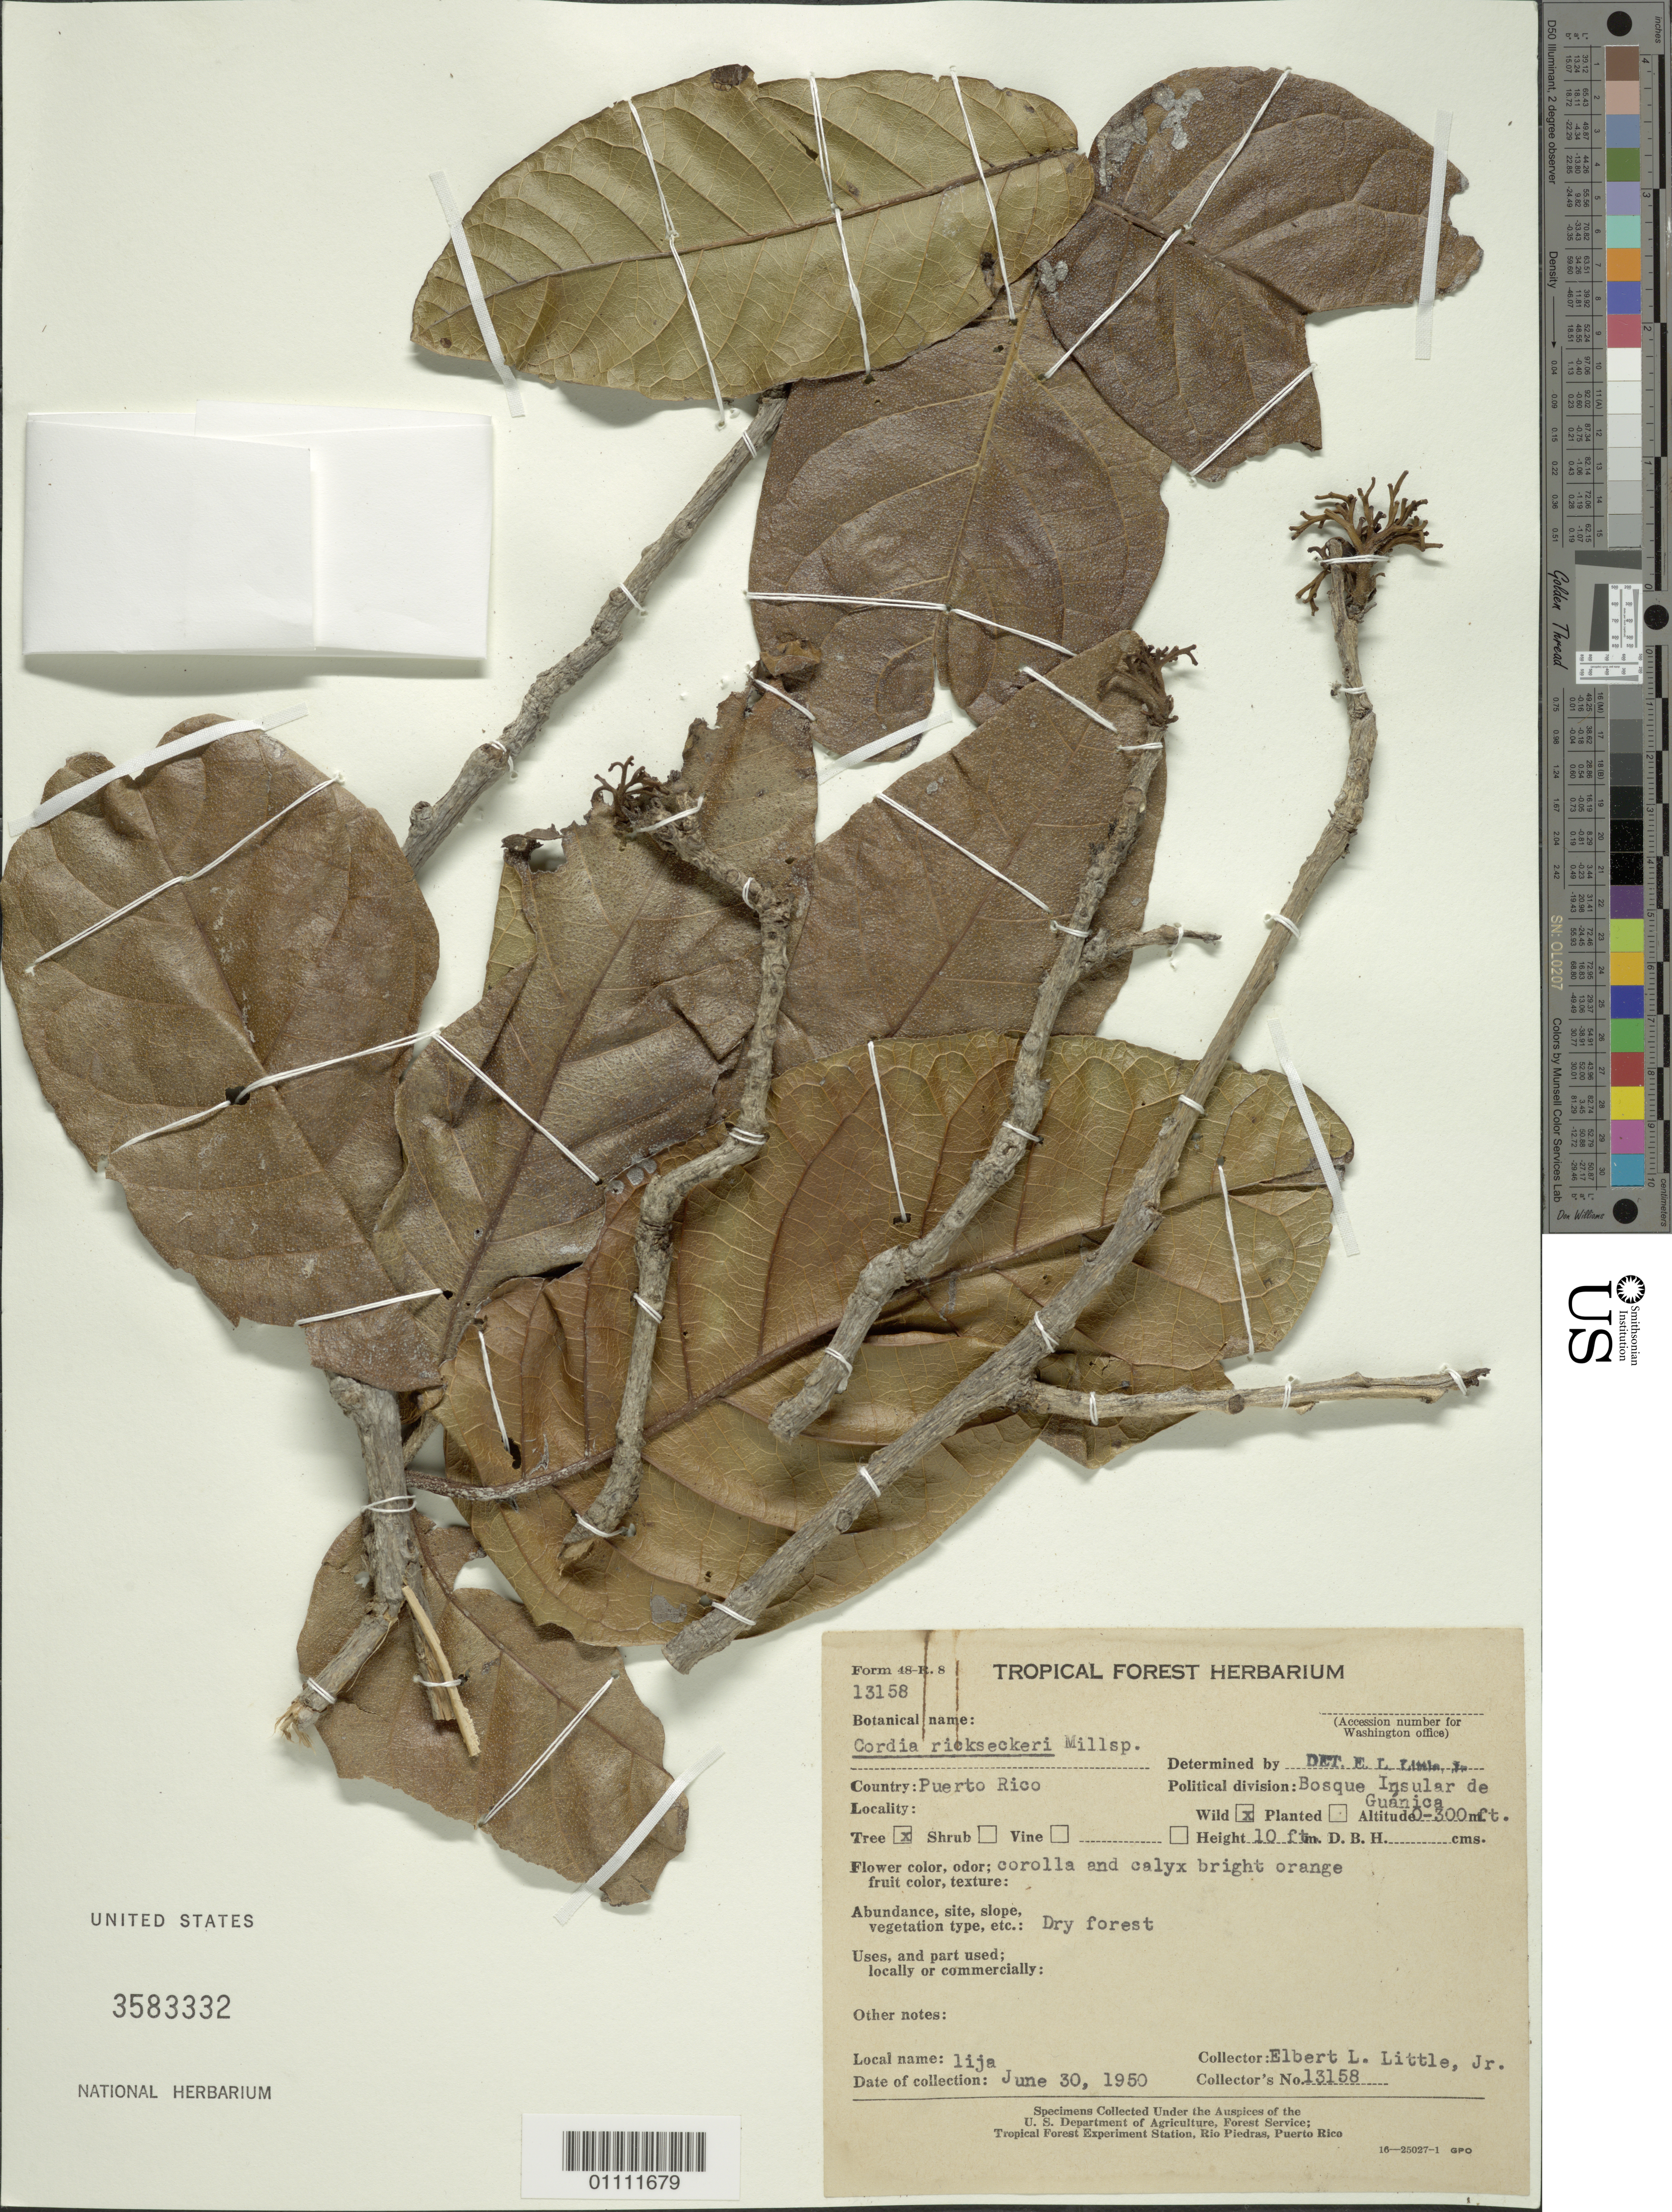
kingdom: Plantae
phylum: Tracheophyta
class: Magnoliopsida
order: Boraginales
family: Cordiaceae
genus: Cordia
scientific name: Cordia rickseckeri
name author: Millsp.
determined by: Little, Elbert L., Jr., (FSSR), United States Department of Agriculture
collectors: E. L. Little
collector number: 13158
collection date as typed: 30 Jun 1950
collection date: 1950-06-30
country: Puerto Rico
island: Puerto Rico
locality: Bosque Insular de Guánica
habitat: Dry forest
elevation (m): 0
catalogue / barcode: US 3583332